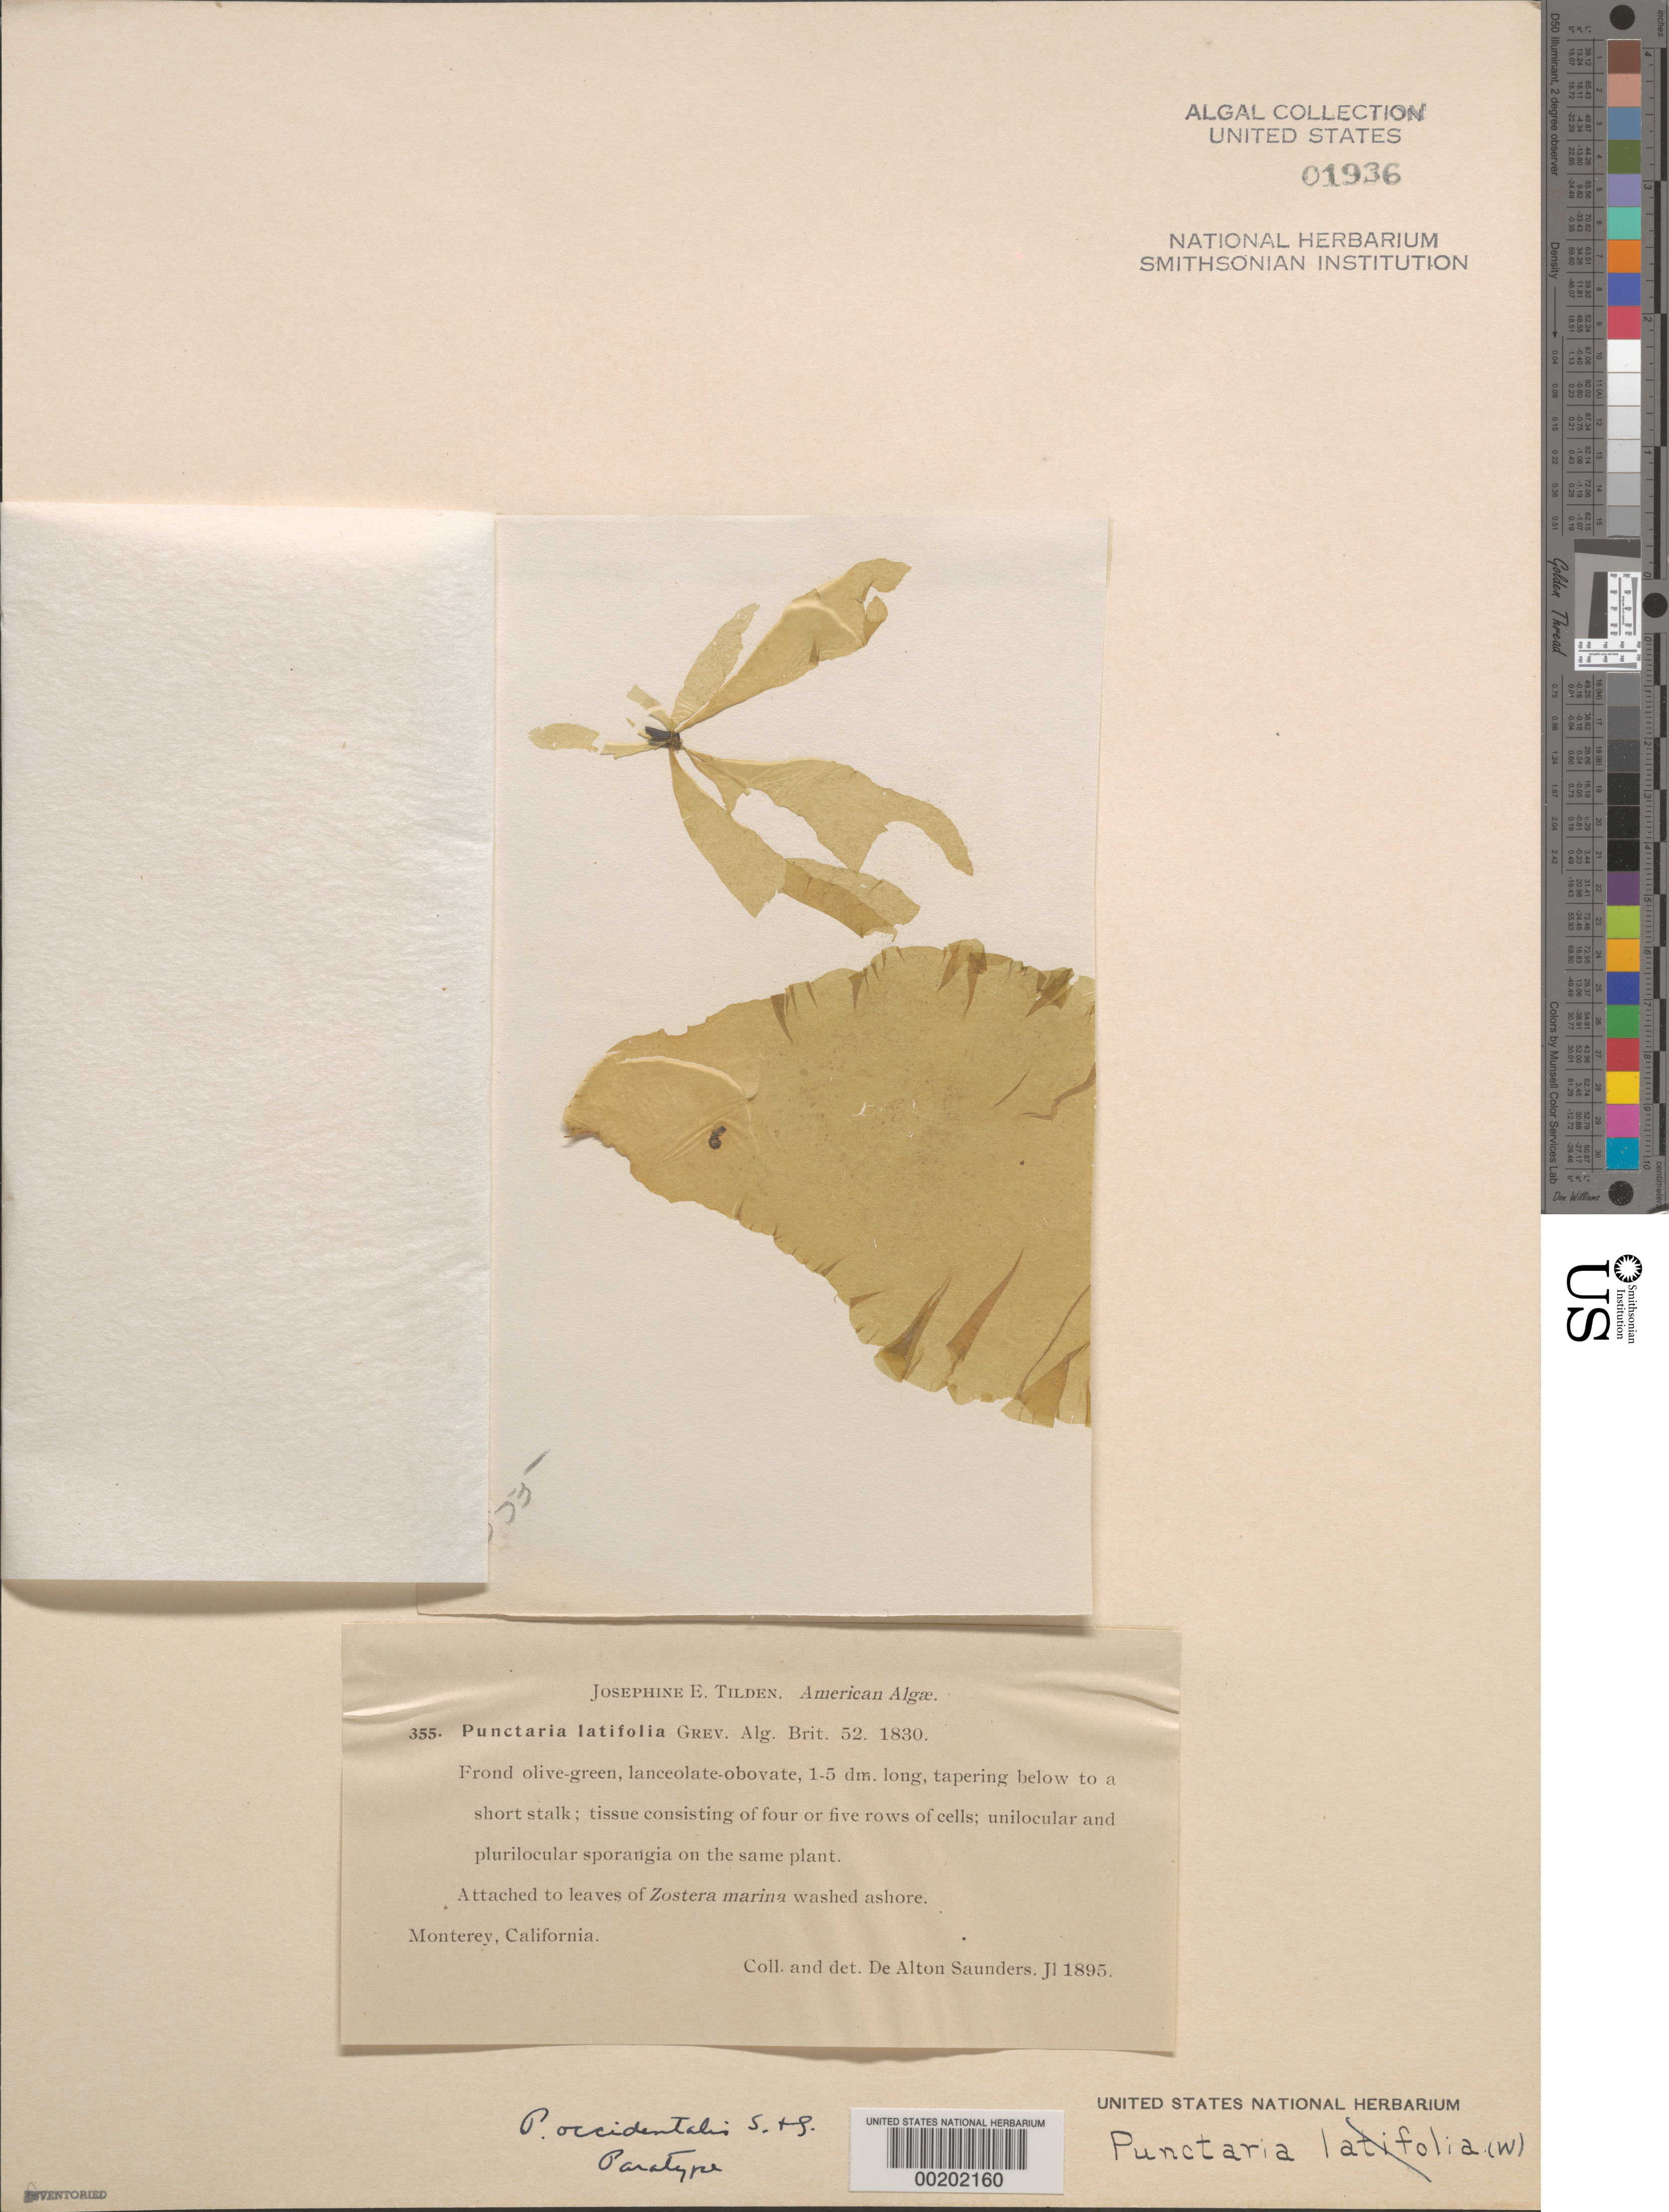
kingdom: Chromista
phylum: Ochrophyta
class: Phaeophyceae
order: Dictyosiphonales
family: Punctariaceae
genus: Punctaria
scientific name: Punctaria occidentalis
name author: Setch. & N.L. Gardner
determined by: Saunders, D. A.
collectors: D. Saunders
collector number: JET 355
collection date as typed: Jul 1895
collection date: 1895-07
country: United States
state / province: California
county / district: Monterey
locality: Monterey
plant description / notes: Tilden, American Algae, as Punctaria latifolia; Punctaria occidentalis paratype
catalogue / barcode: US 1936